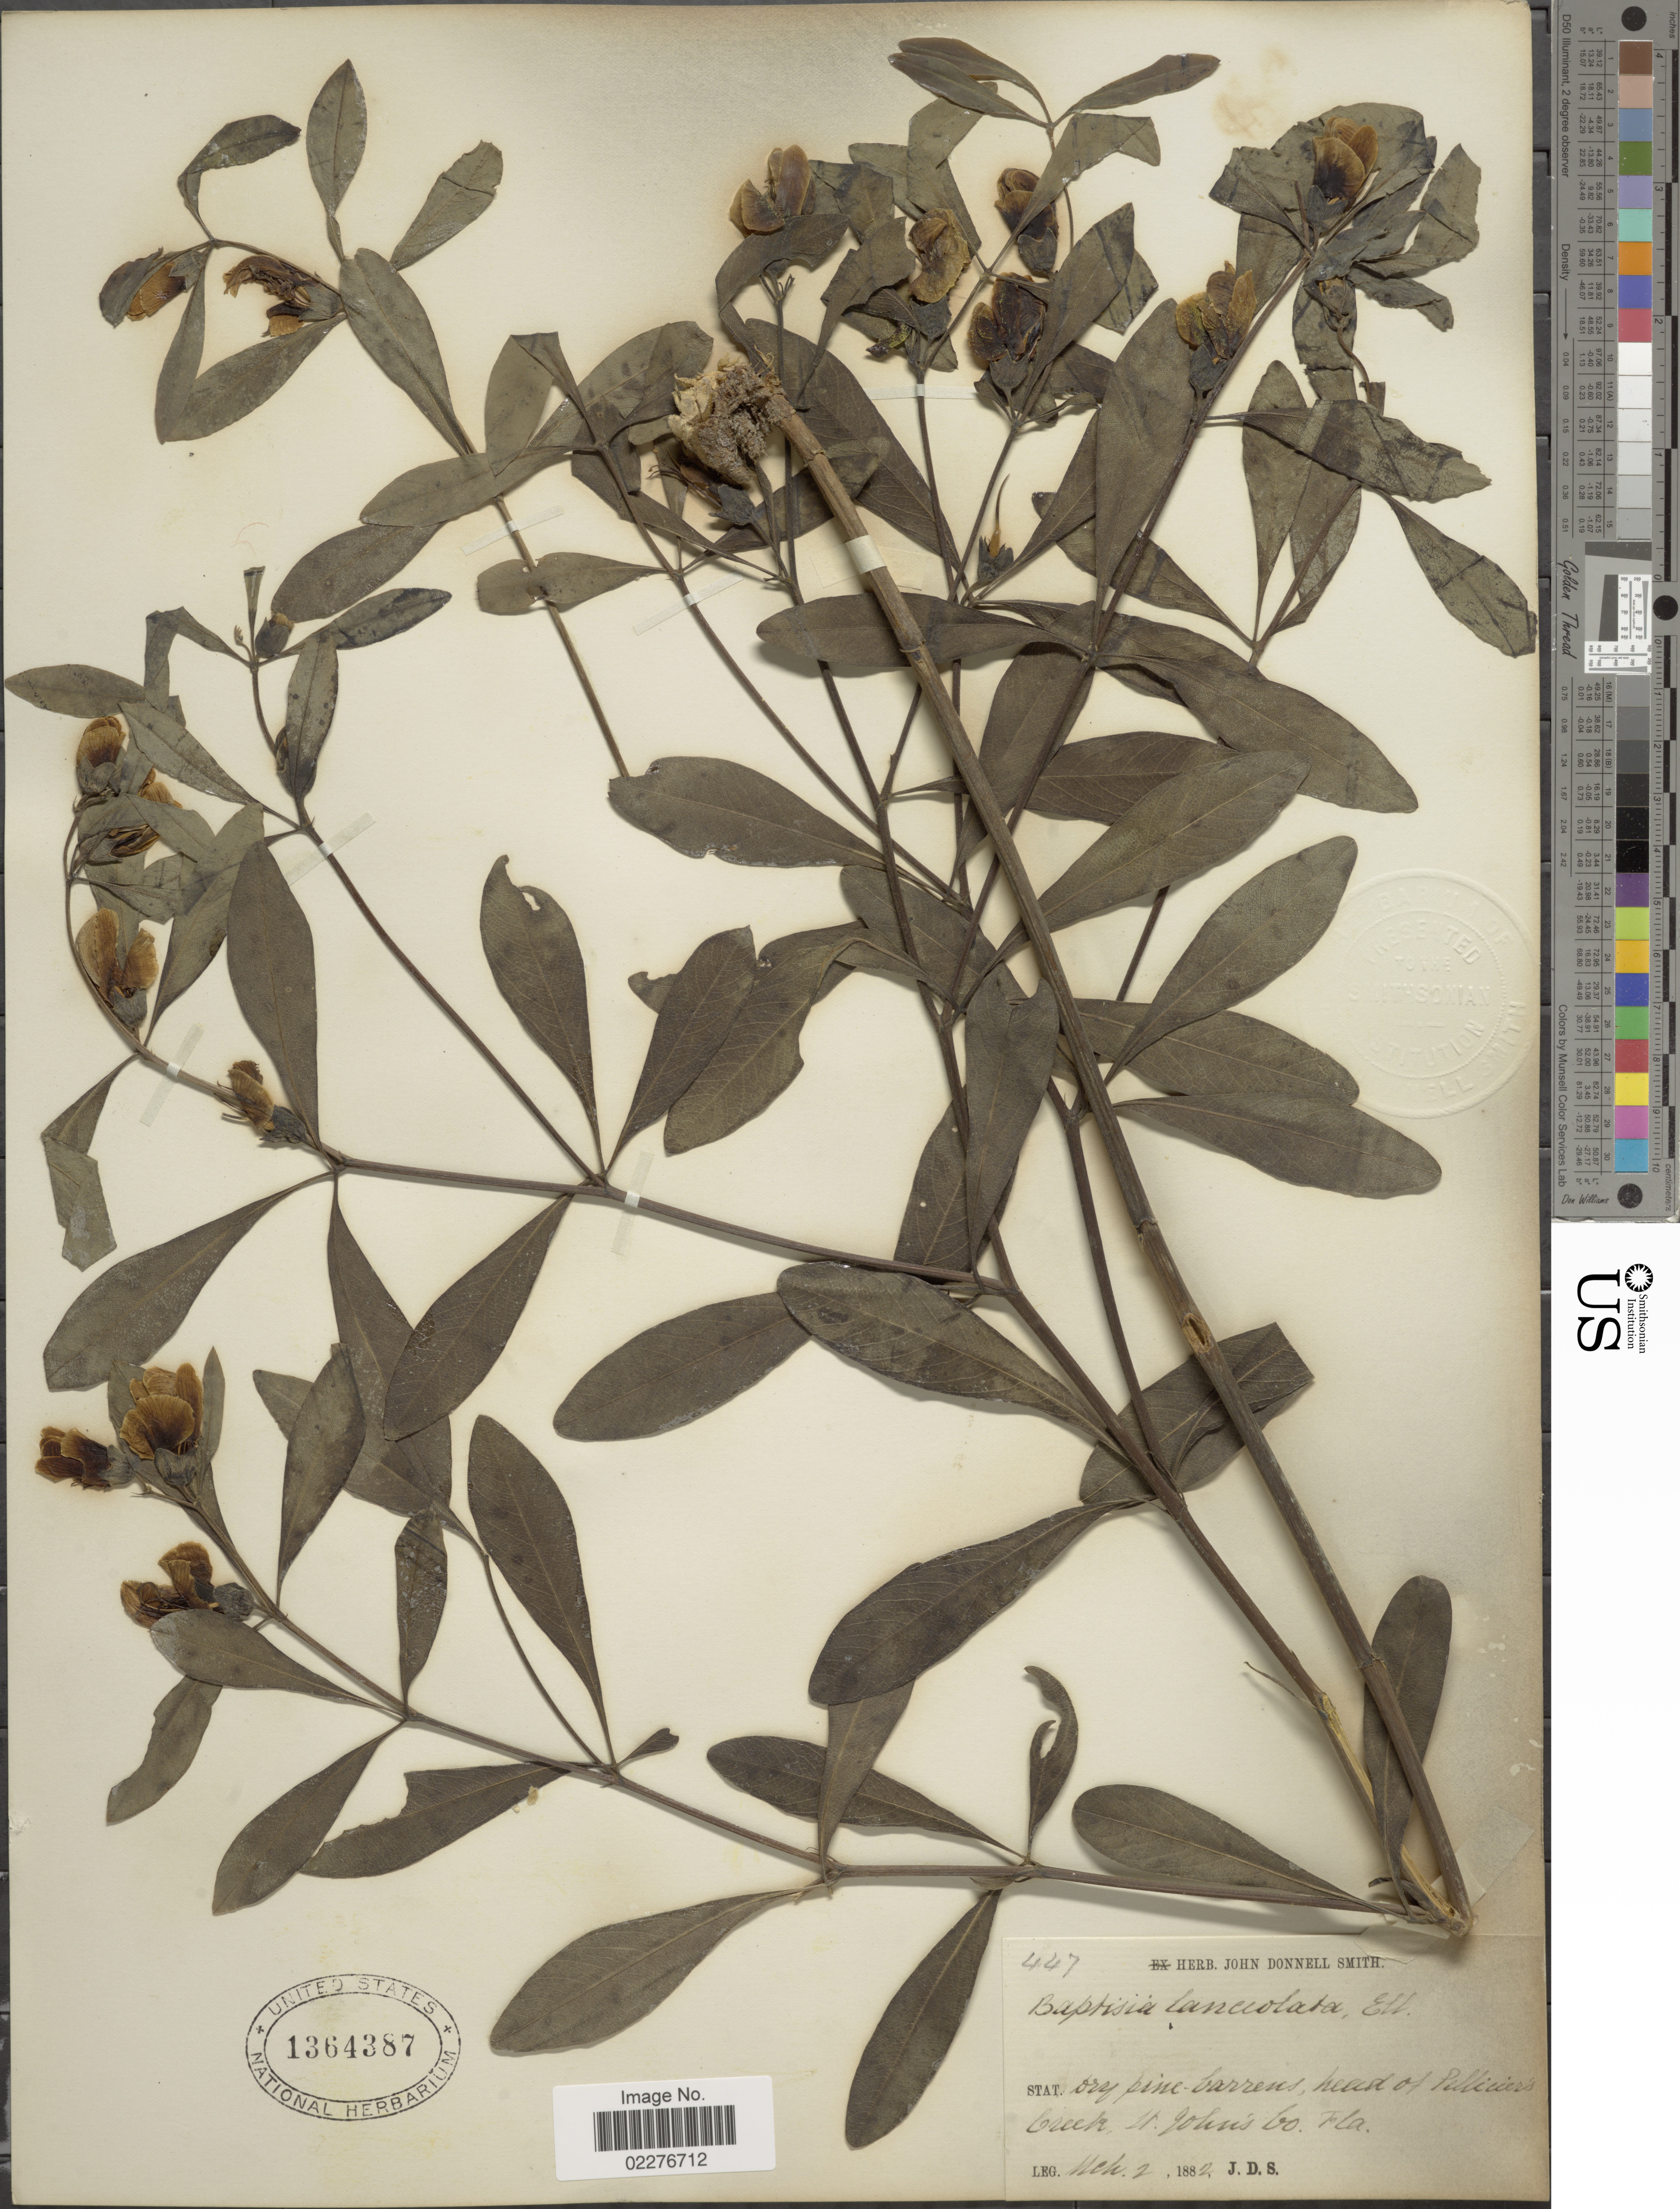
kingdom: Plantae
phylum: Tracheophyta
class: Magnoliopsida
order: Fabales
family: Fabaceae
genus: Baptisia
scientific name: Baptisia lanceolata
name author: (Walter) Elliott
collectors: J. Donnell Smith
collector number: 447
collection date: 1882-03-02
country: United States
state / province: Florida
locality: Dry pine barrens, head of Silliciers Creeks, St John's Co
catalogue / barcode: US 1364387